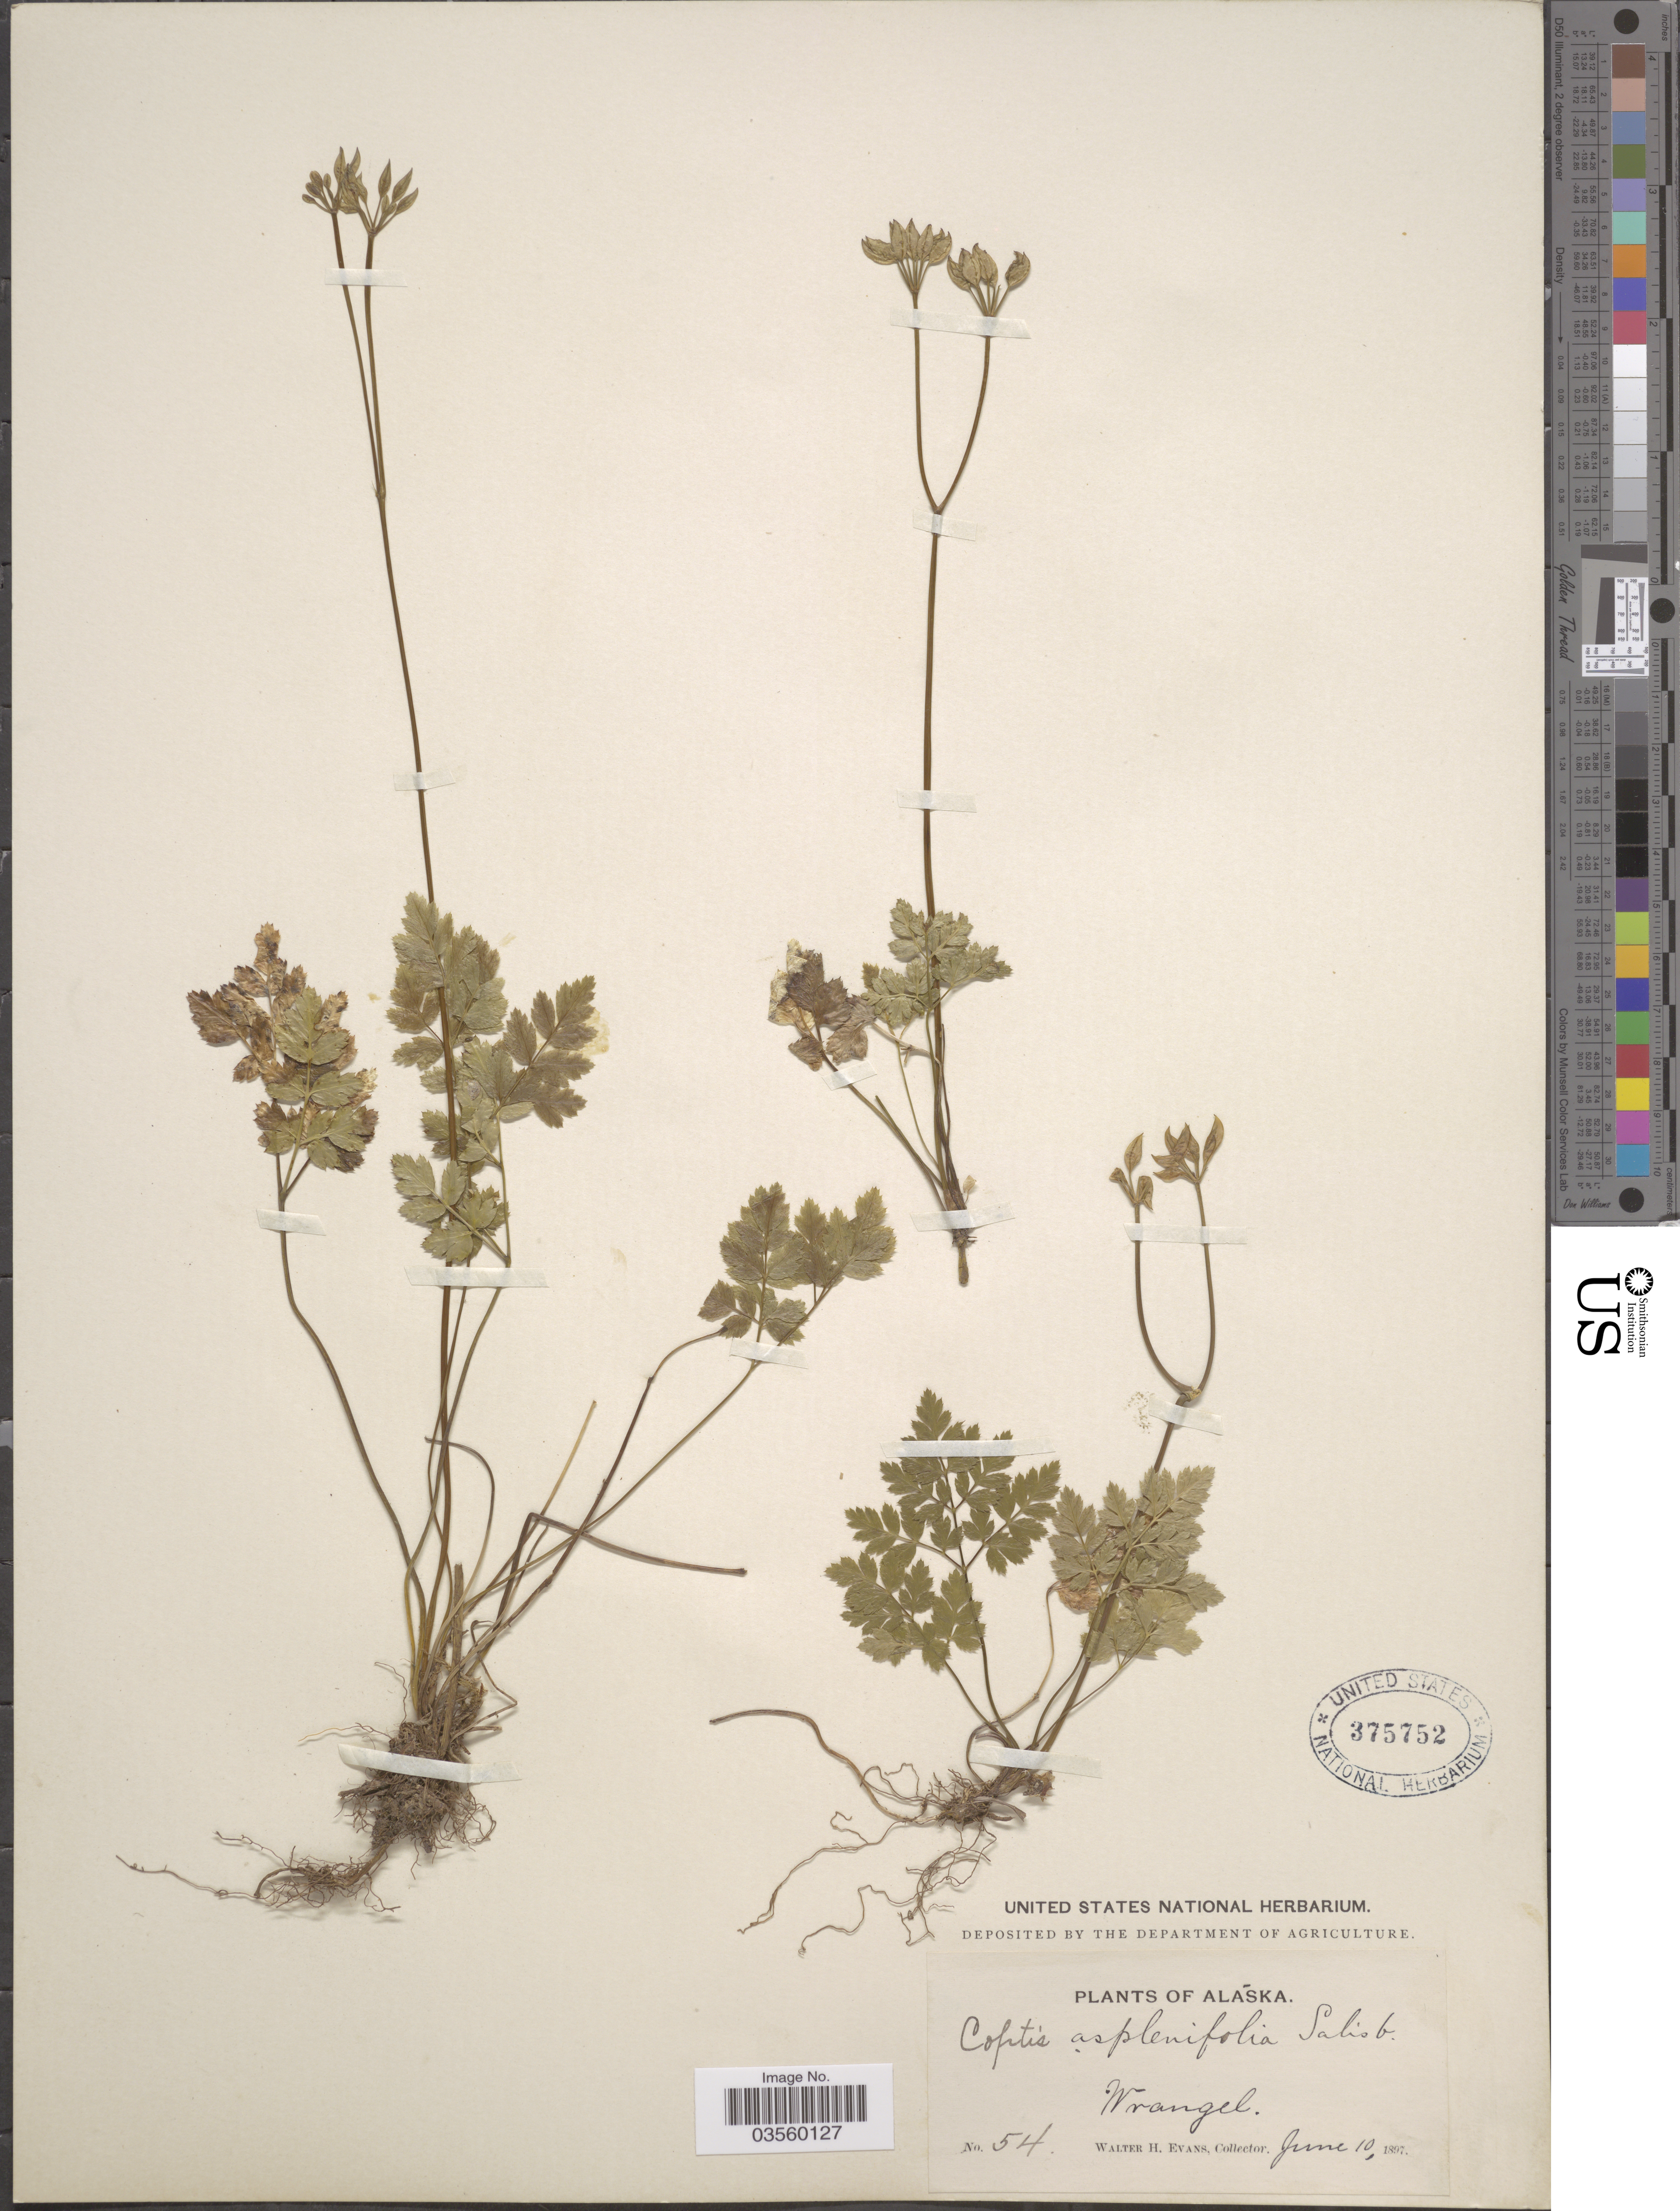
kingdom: Plantae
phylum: Tracheophyta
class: Magnoliopsida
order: Ranunculales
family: Ranunculaceae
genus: Coptis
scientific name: Coptis asplenifolia ined ?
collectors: W. H. Evans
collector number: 54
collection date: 1897-06-10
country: United States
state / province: Alaska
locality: Wrangell.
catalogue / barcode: US 375752